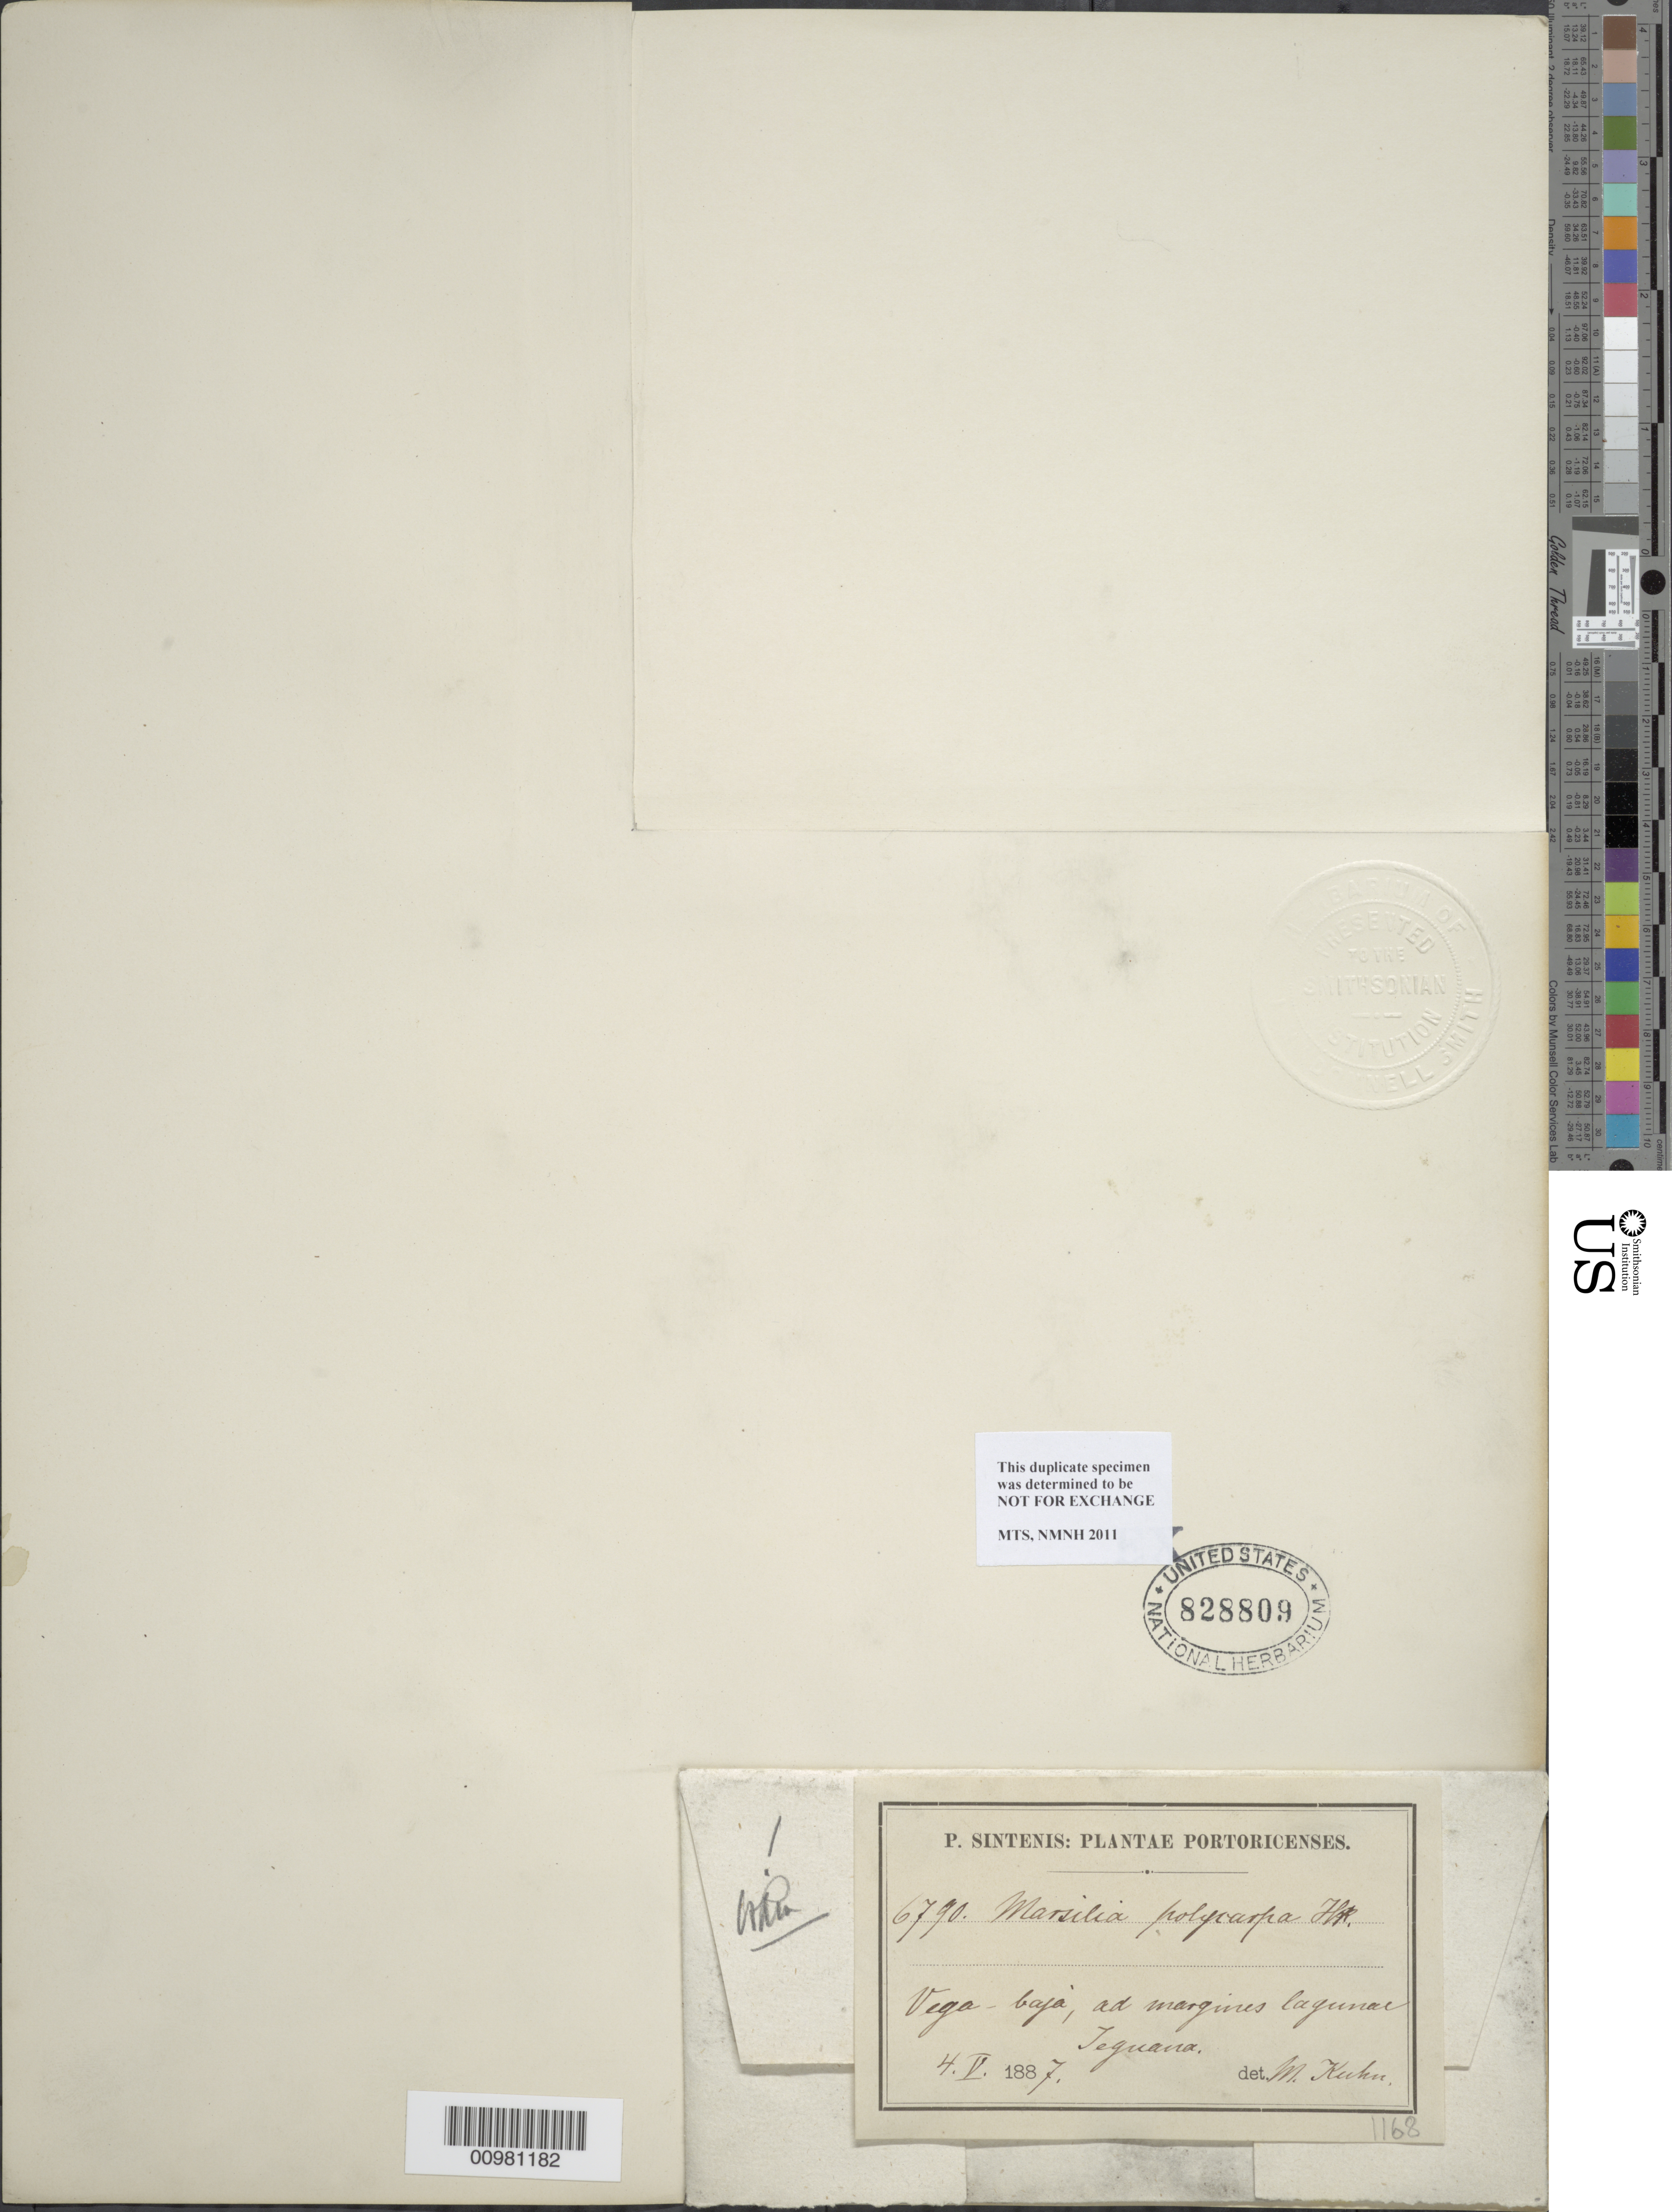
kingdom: Plantae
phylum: Tracheophyta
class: Polypodiopsida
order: Salviniales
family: Marsileaceae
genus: Marsilea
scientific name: Marsilea polycarpa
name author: Hook. & Grev.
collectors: P. Sintenis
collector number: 6790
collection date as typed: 04 May 1887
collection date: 1887-05-04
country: Puerto Rico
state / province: Vega Baja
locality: Vega Baja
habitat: Ad margines lagunae Teguana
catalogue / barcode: US 828809